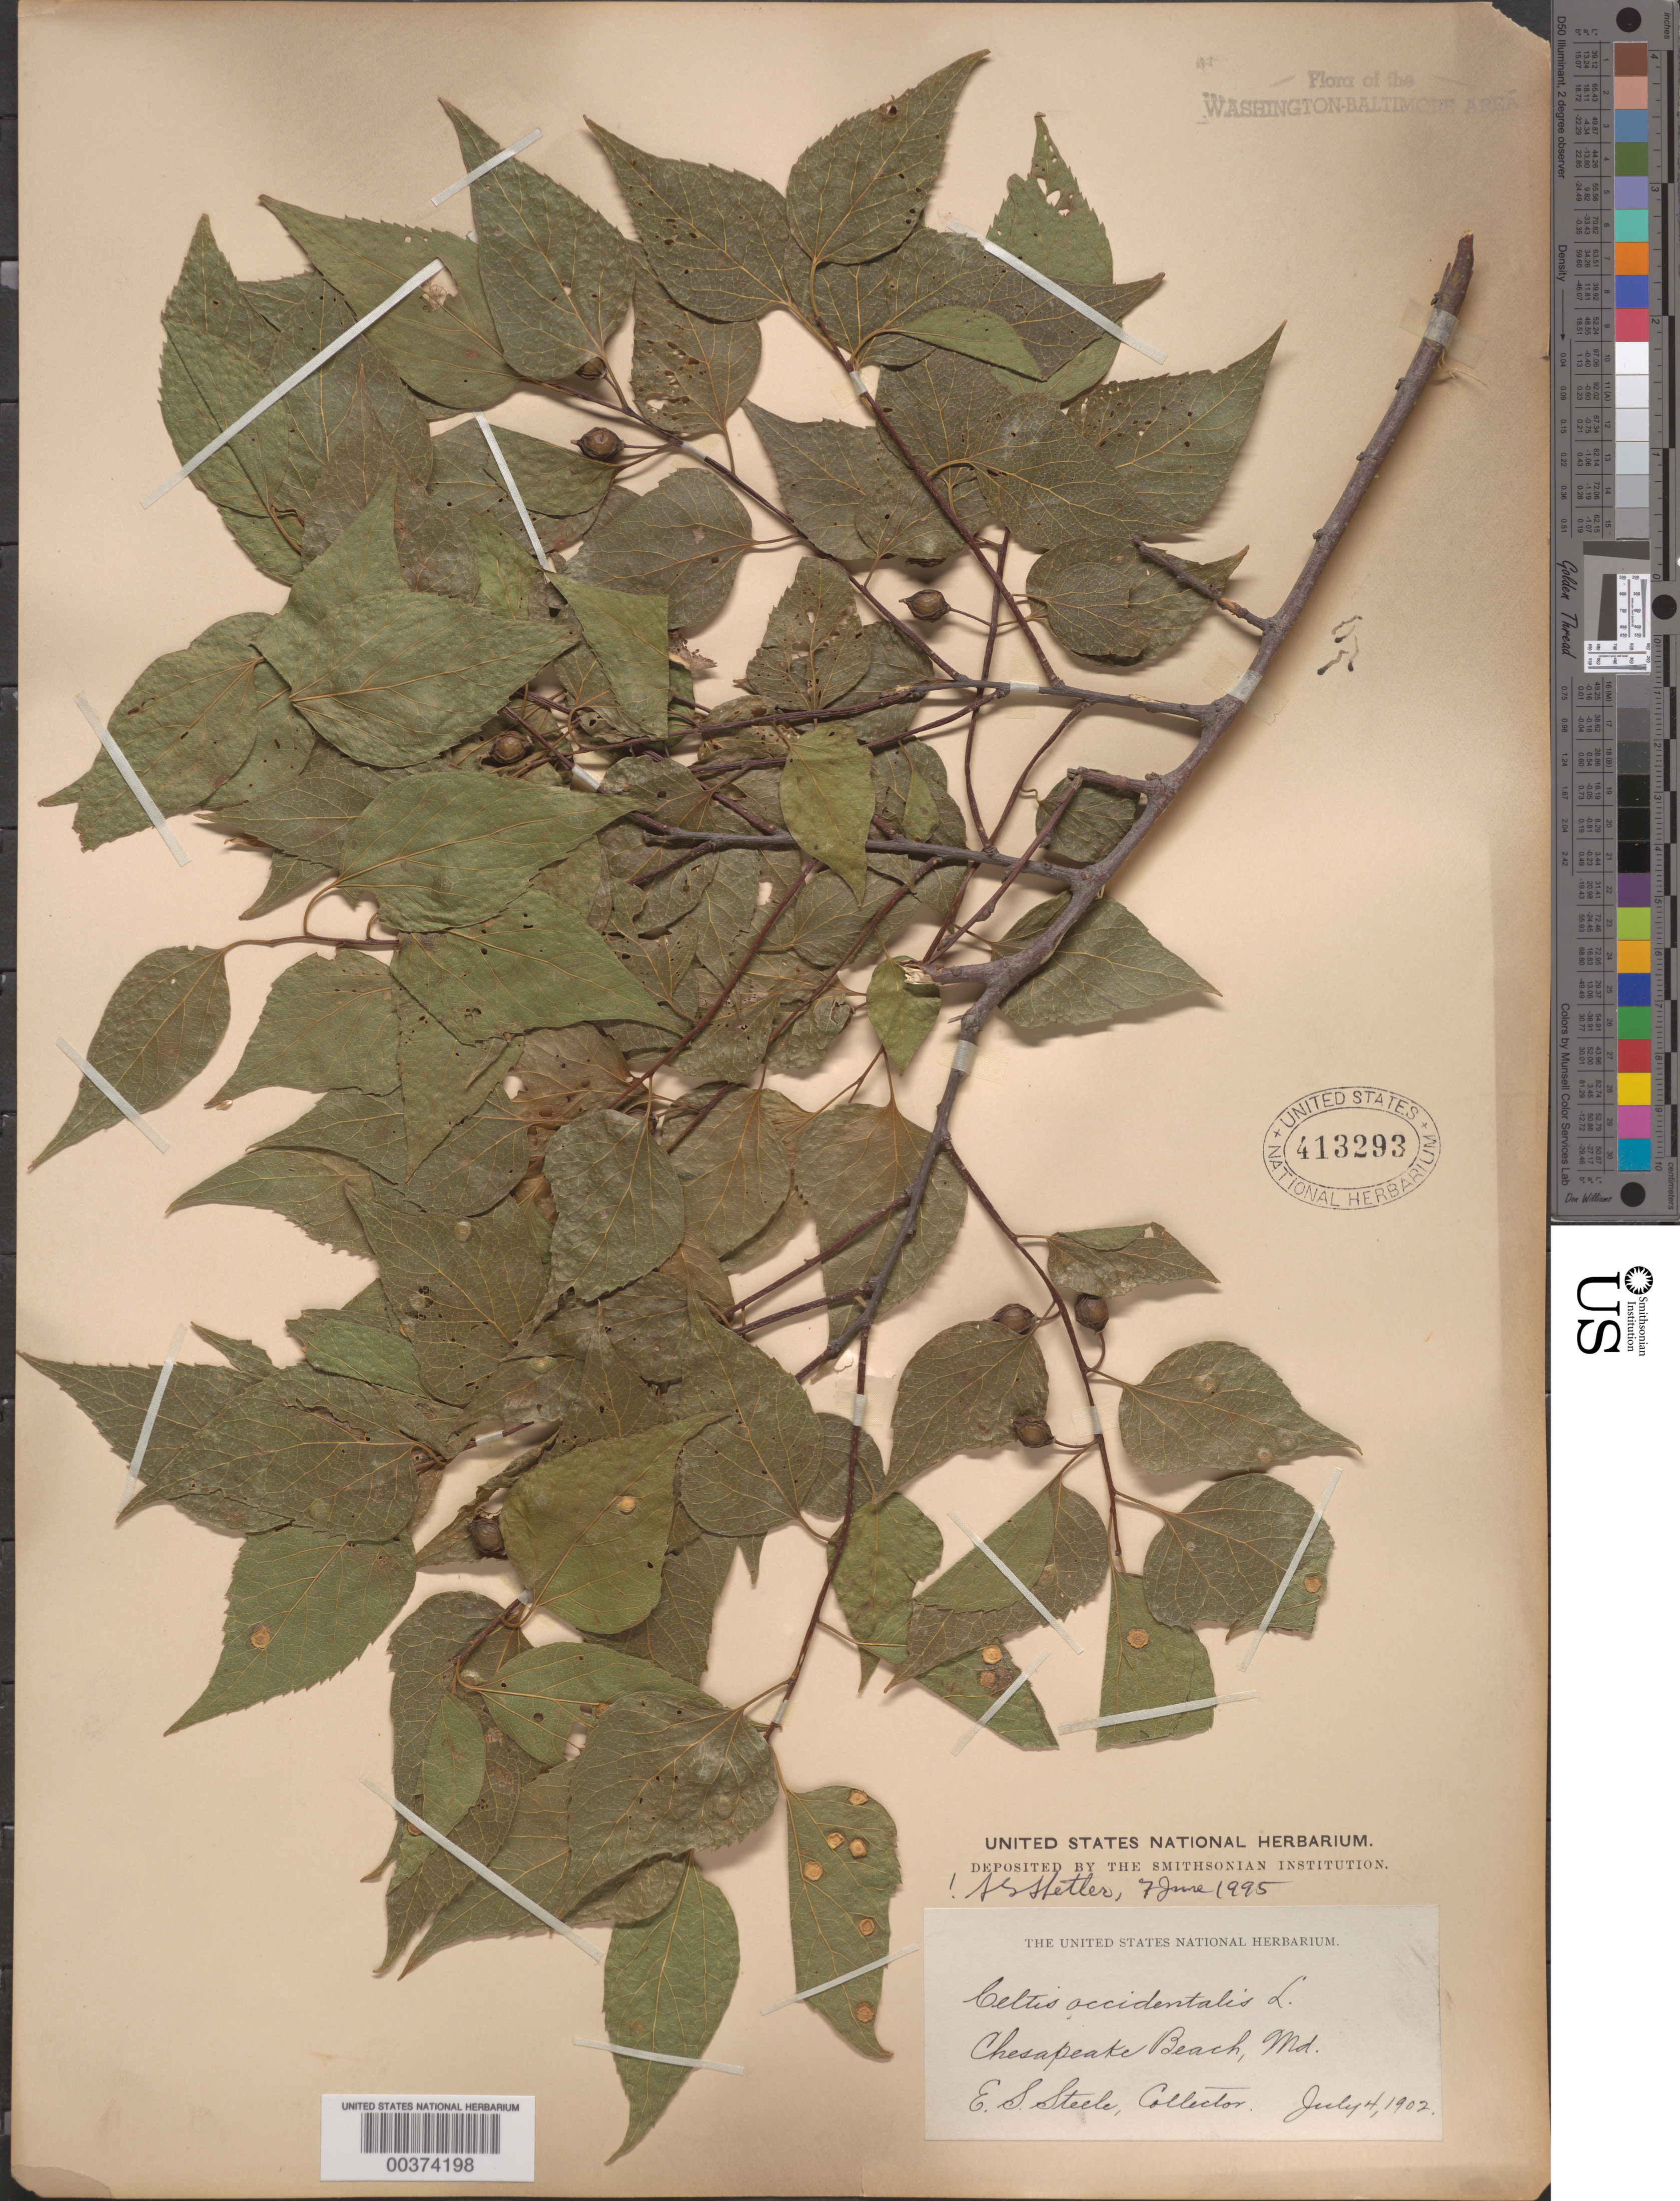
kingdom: Plantae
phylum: Tracheophyta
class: Magnoliopsida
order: Rosales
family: Cannabaceae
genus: Celtis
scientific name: Celtis occidentalis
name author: L.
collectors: E. Steele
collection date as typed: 04 Jul 1902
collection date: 1902-07-04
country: United States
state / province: Maryland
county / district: Calvert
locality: Chesapeake Beach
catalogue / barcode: US 413293